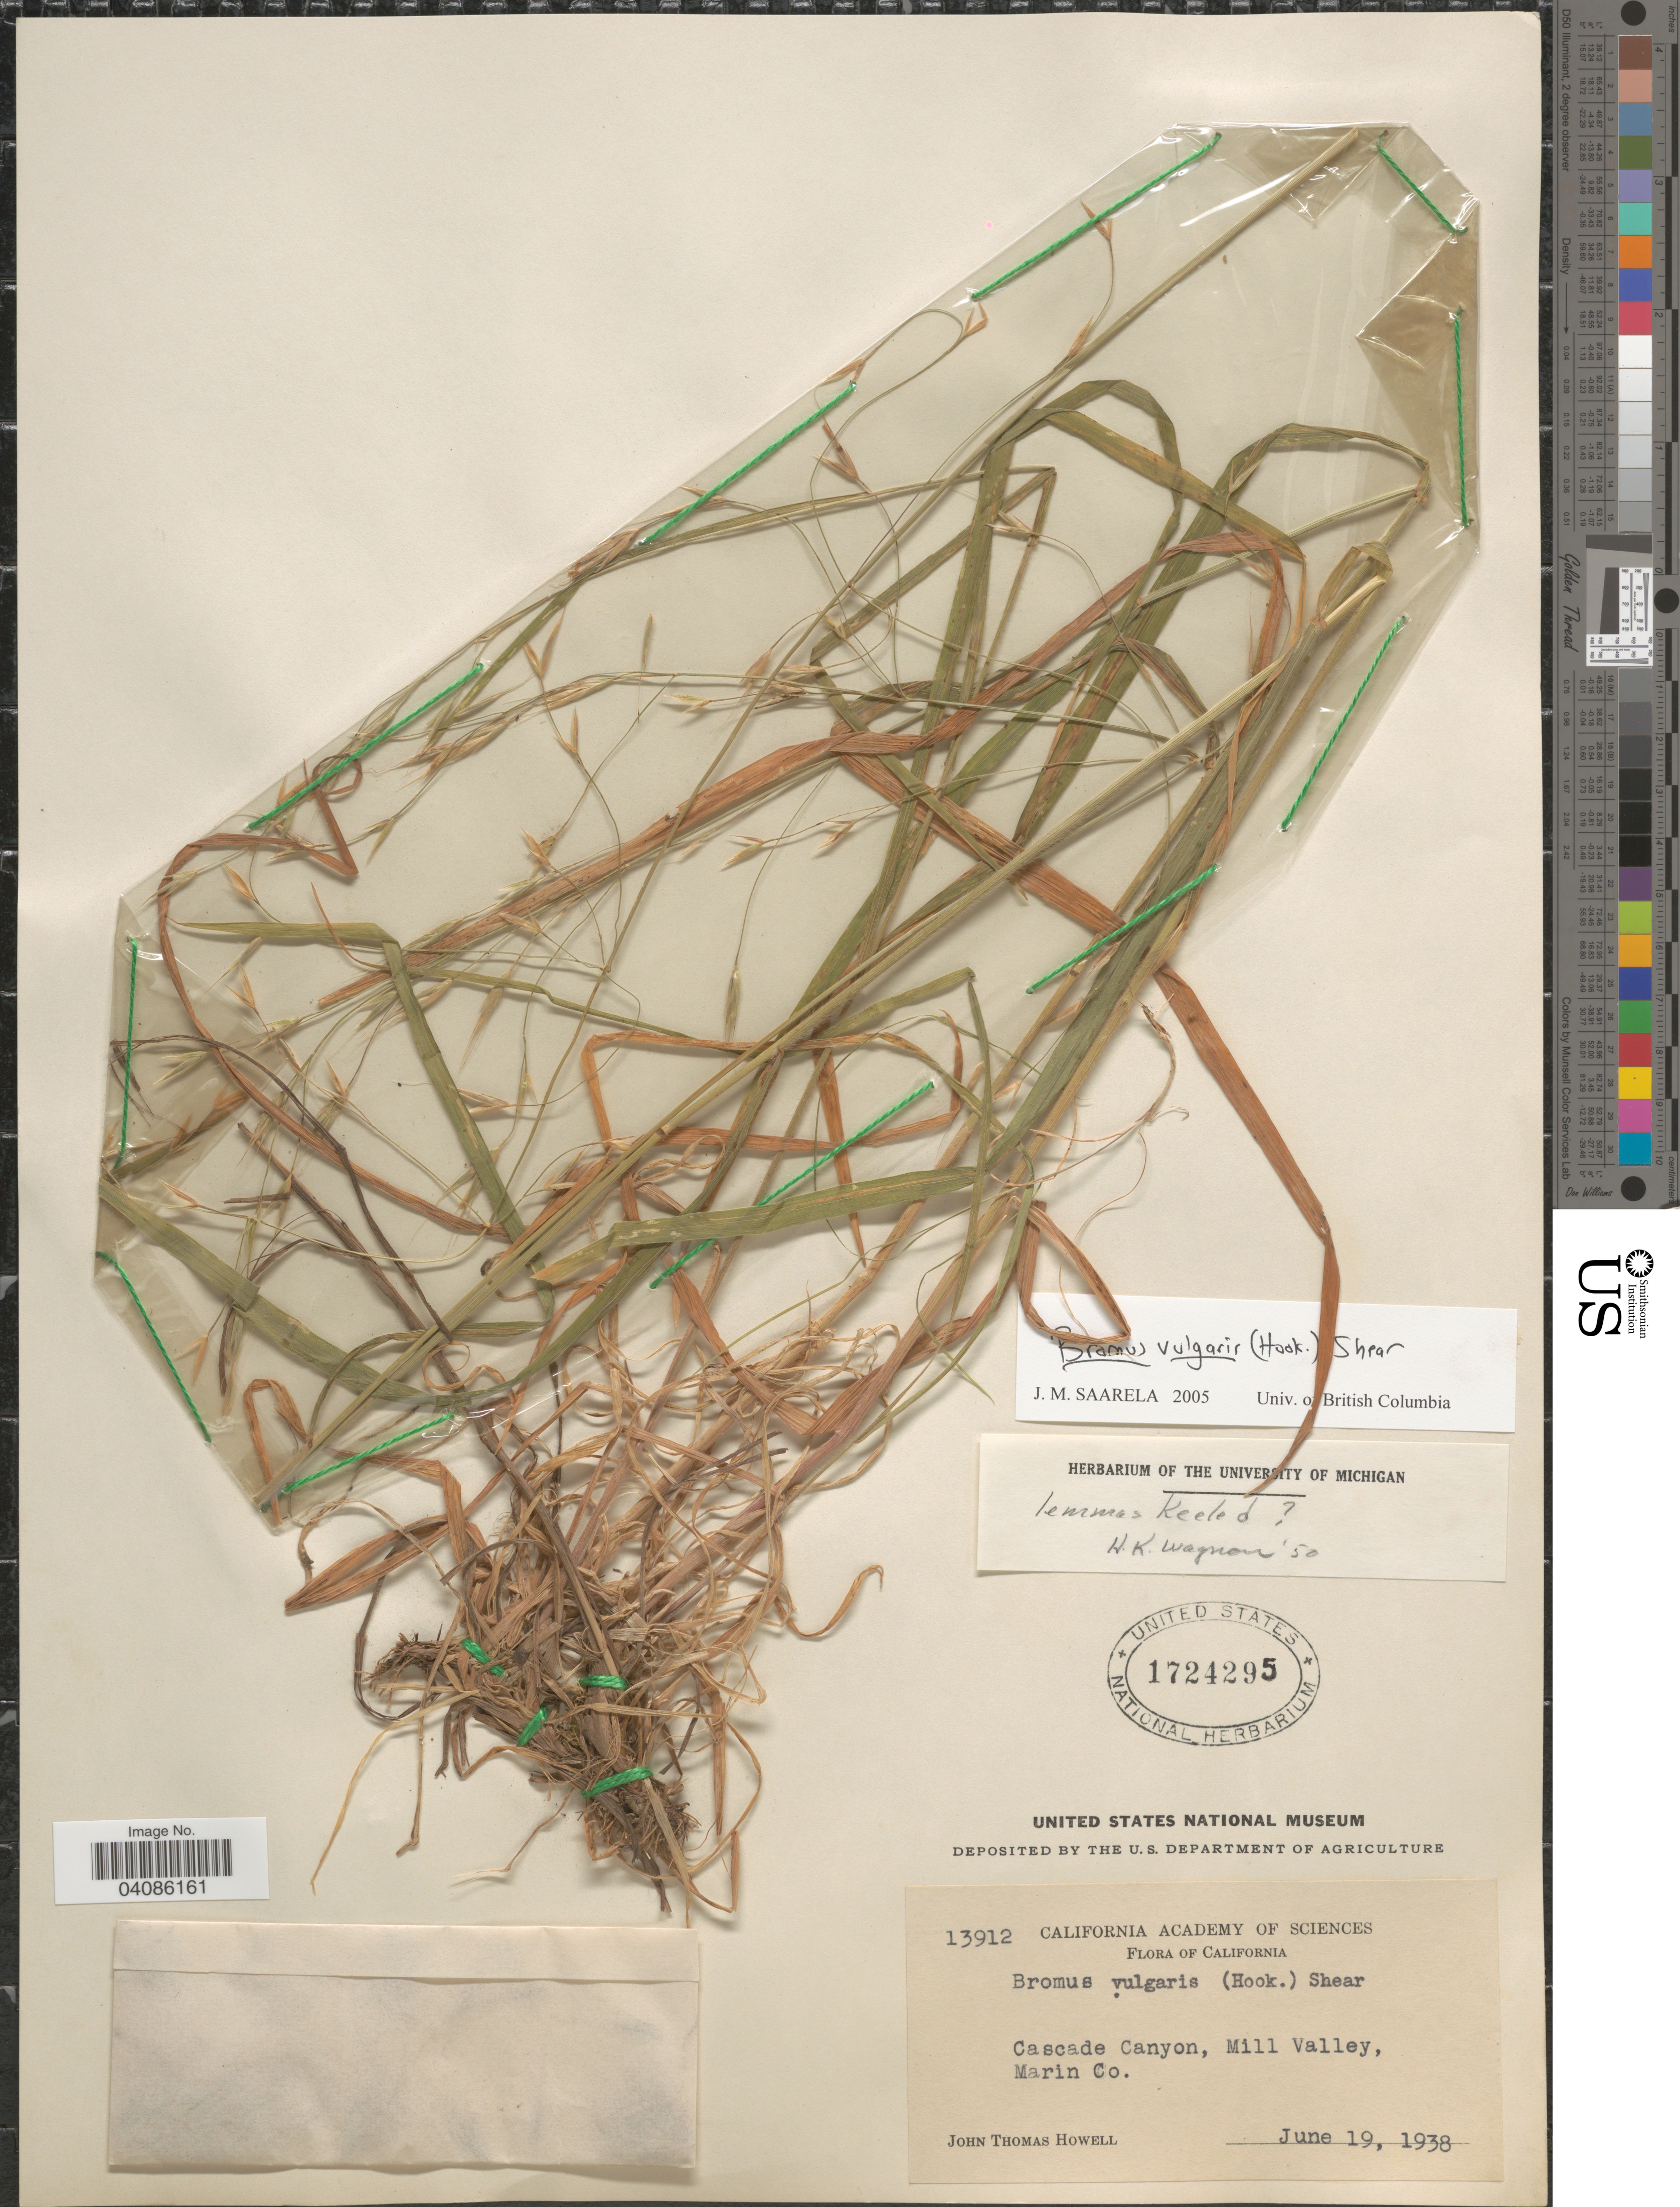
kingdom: Plantae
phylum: Tracheophyta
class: Liliopsida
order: Poales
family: Poaceae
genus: Bromus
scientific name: Bromus texensis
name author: (Shear) Hitchc.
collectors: J. T. Howell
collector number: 13912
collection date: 1938-06-19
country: United States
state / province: California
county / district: Marin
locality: Cascade Canyon, Mill Valley, Marin Co.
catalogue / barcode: US 1724295